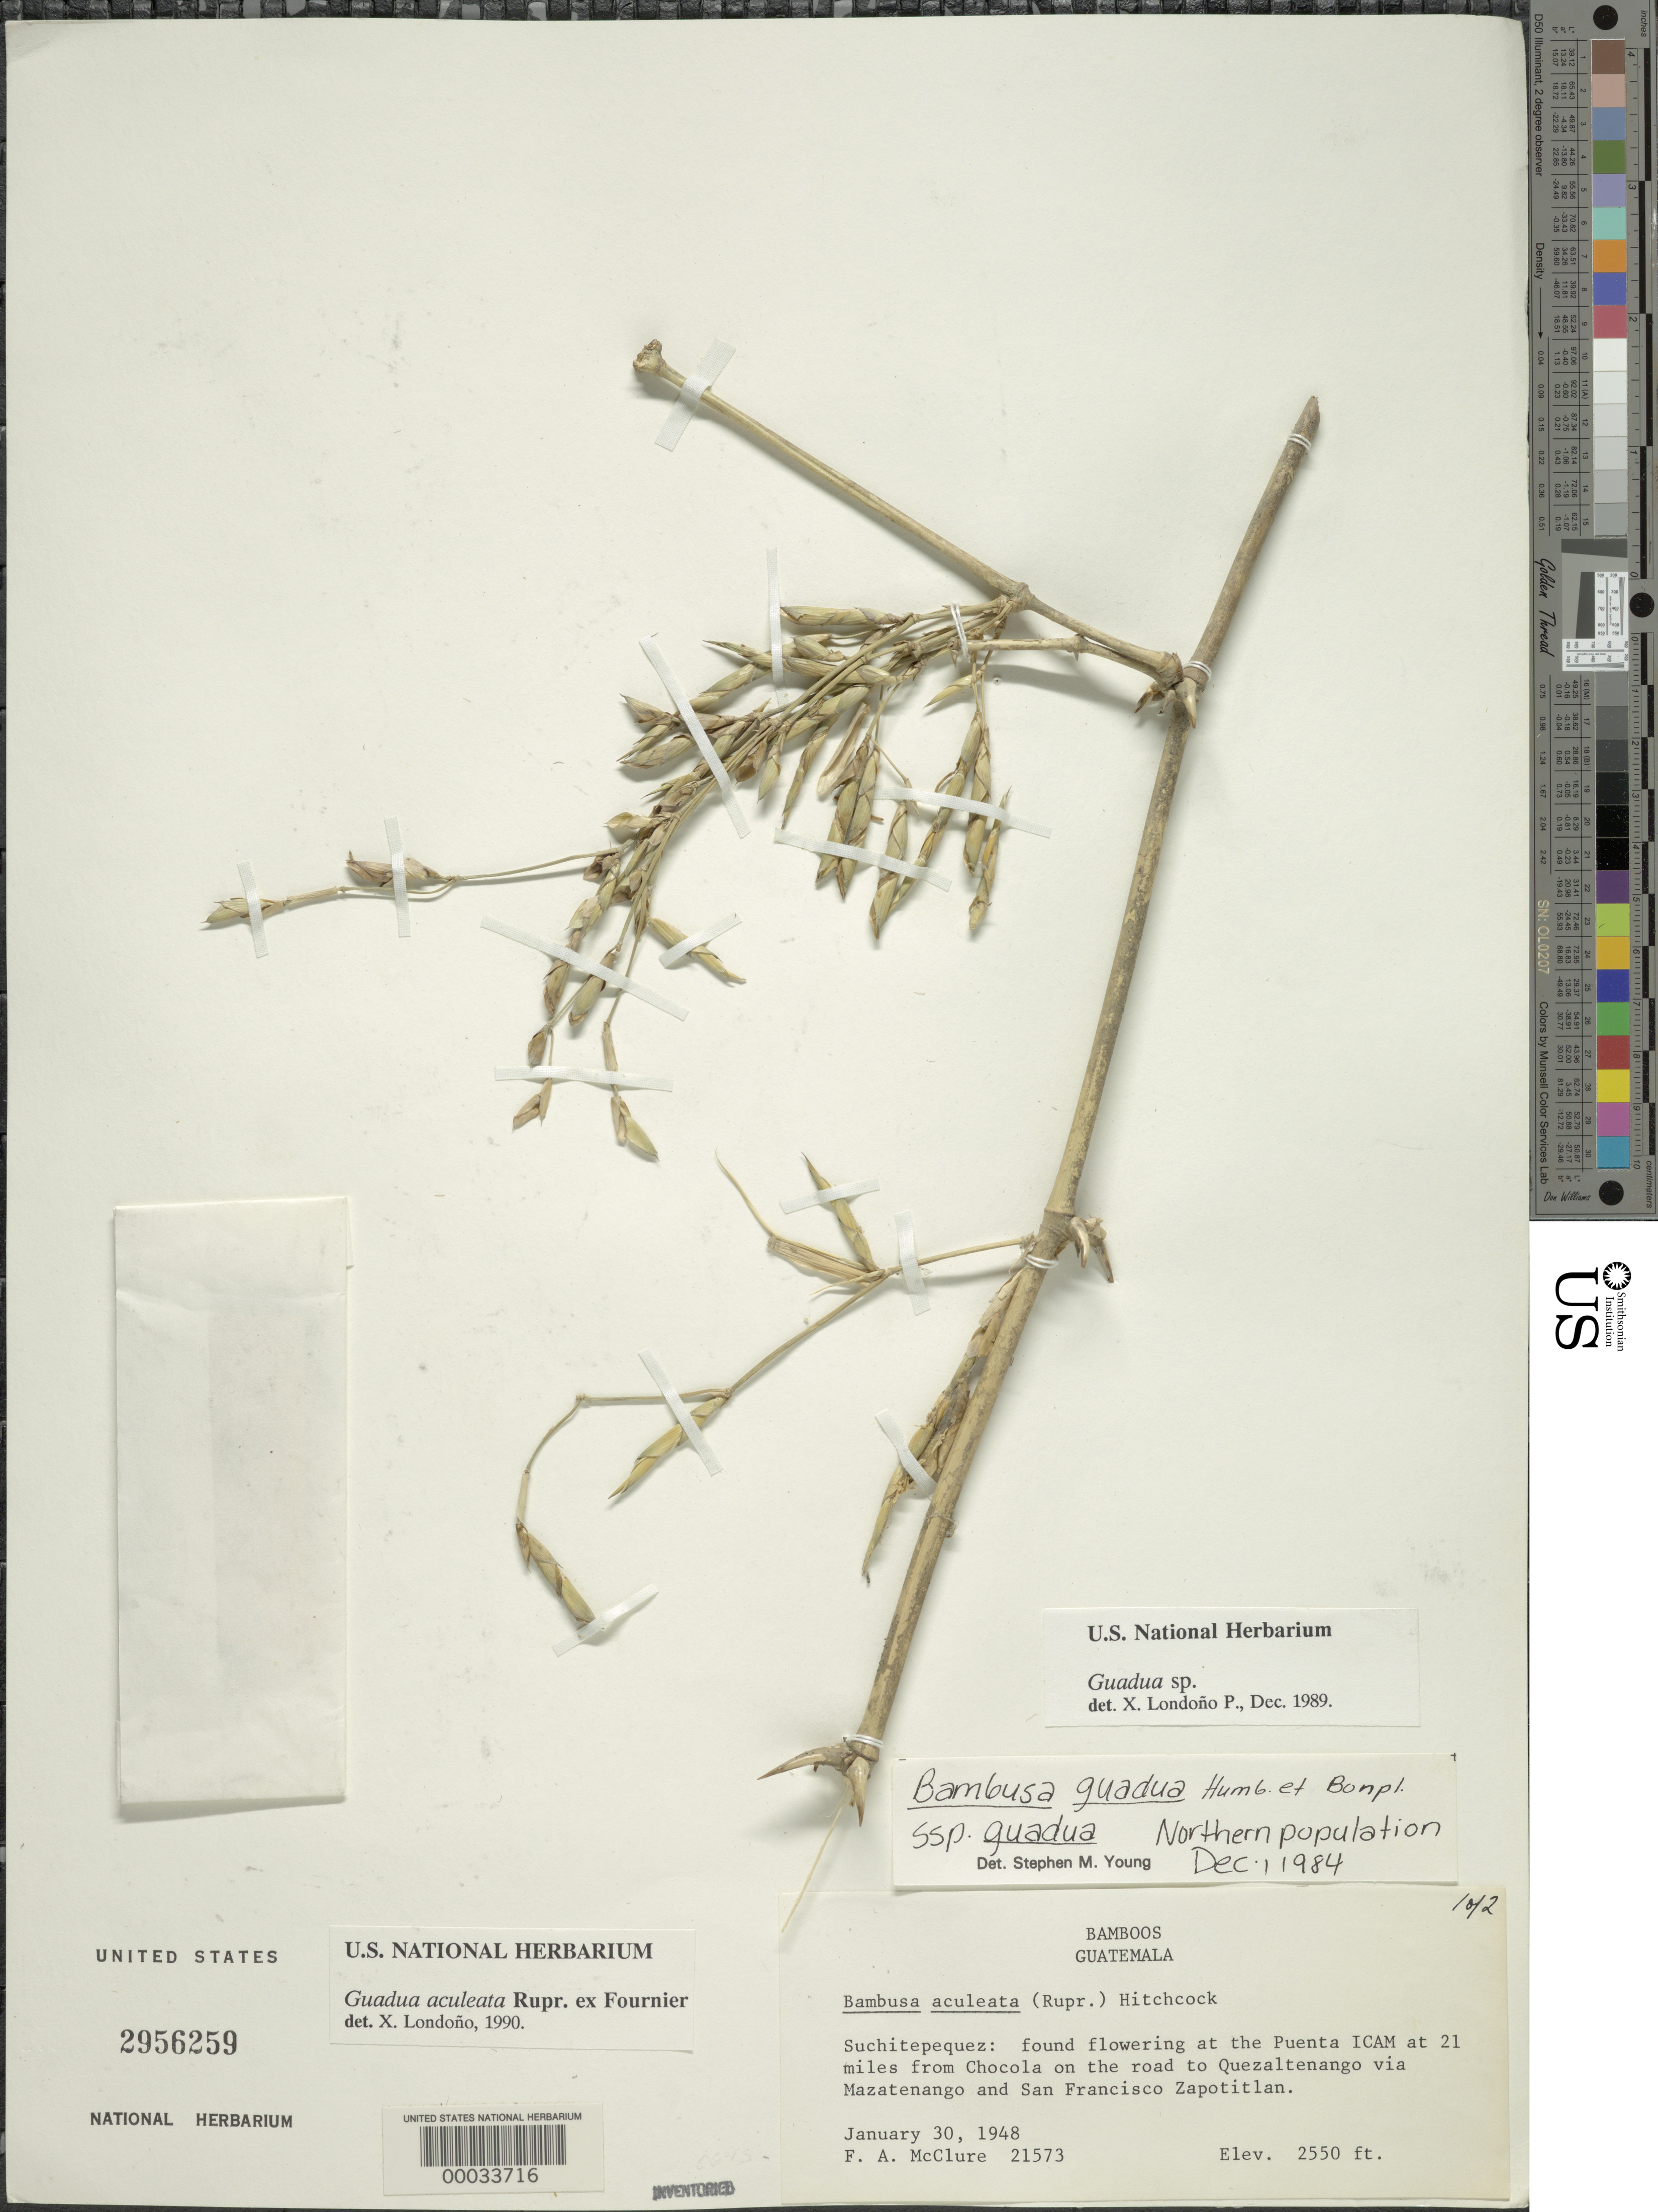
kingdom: Plantae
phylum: Tracheophyta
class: Liliopsida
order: Poales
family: Poaceae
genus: Guadua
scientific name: Guadua aculeata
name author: Rupr. ex E. Fourn.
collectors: F. A. McClure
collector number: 21573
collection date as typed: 30 Jan 1948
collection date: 1948-01-30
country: Guatemala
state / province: Suchitepéquez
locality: Puenta icam at 21 mi from Chocola on the road to Quezaltenango via mazatenango and San Francisco zaptitlan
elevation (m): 778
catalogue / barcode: US 2956259